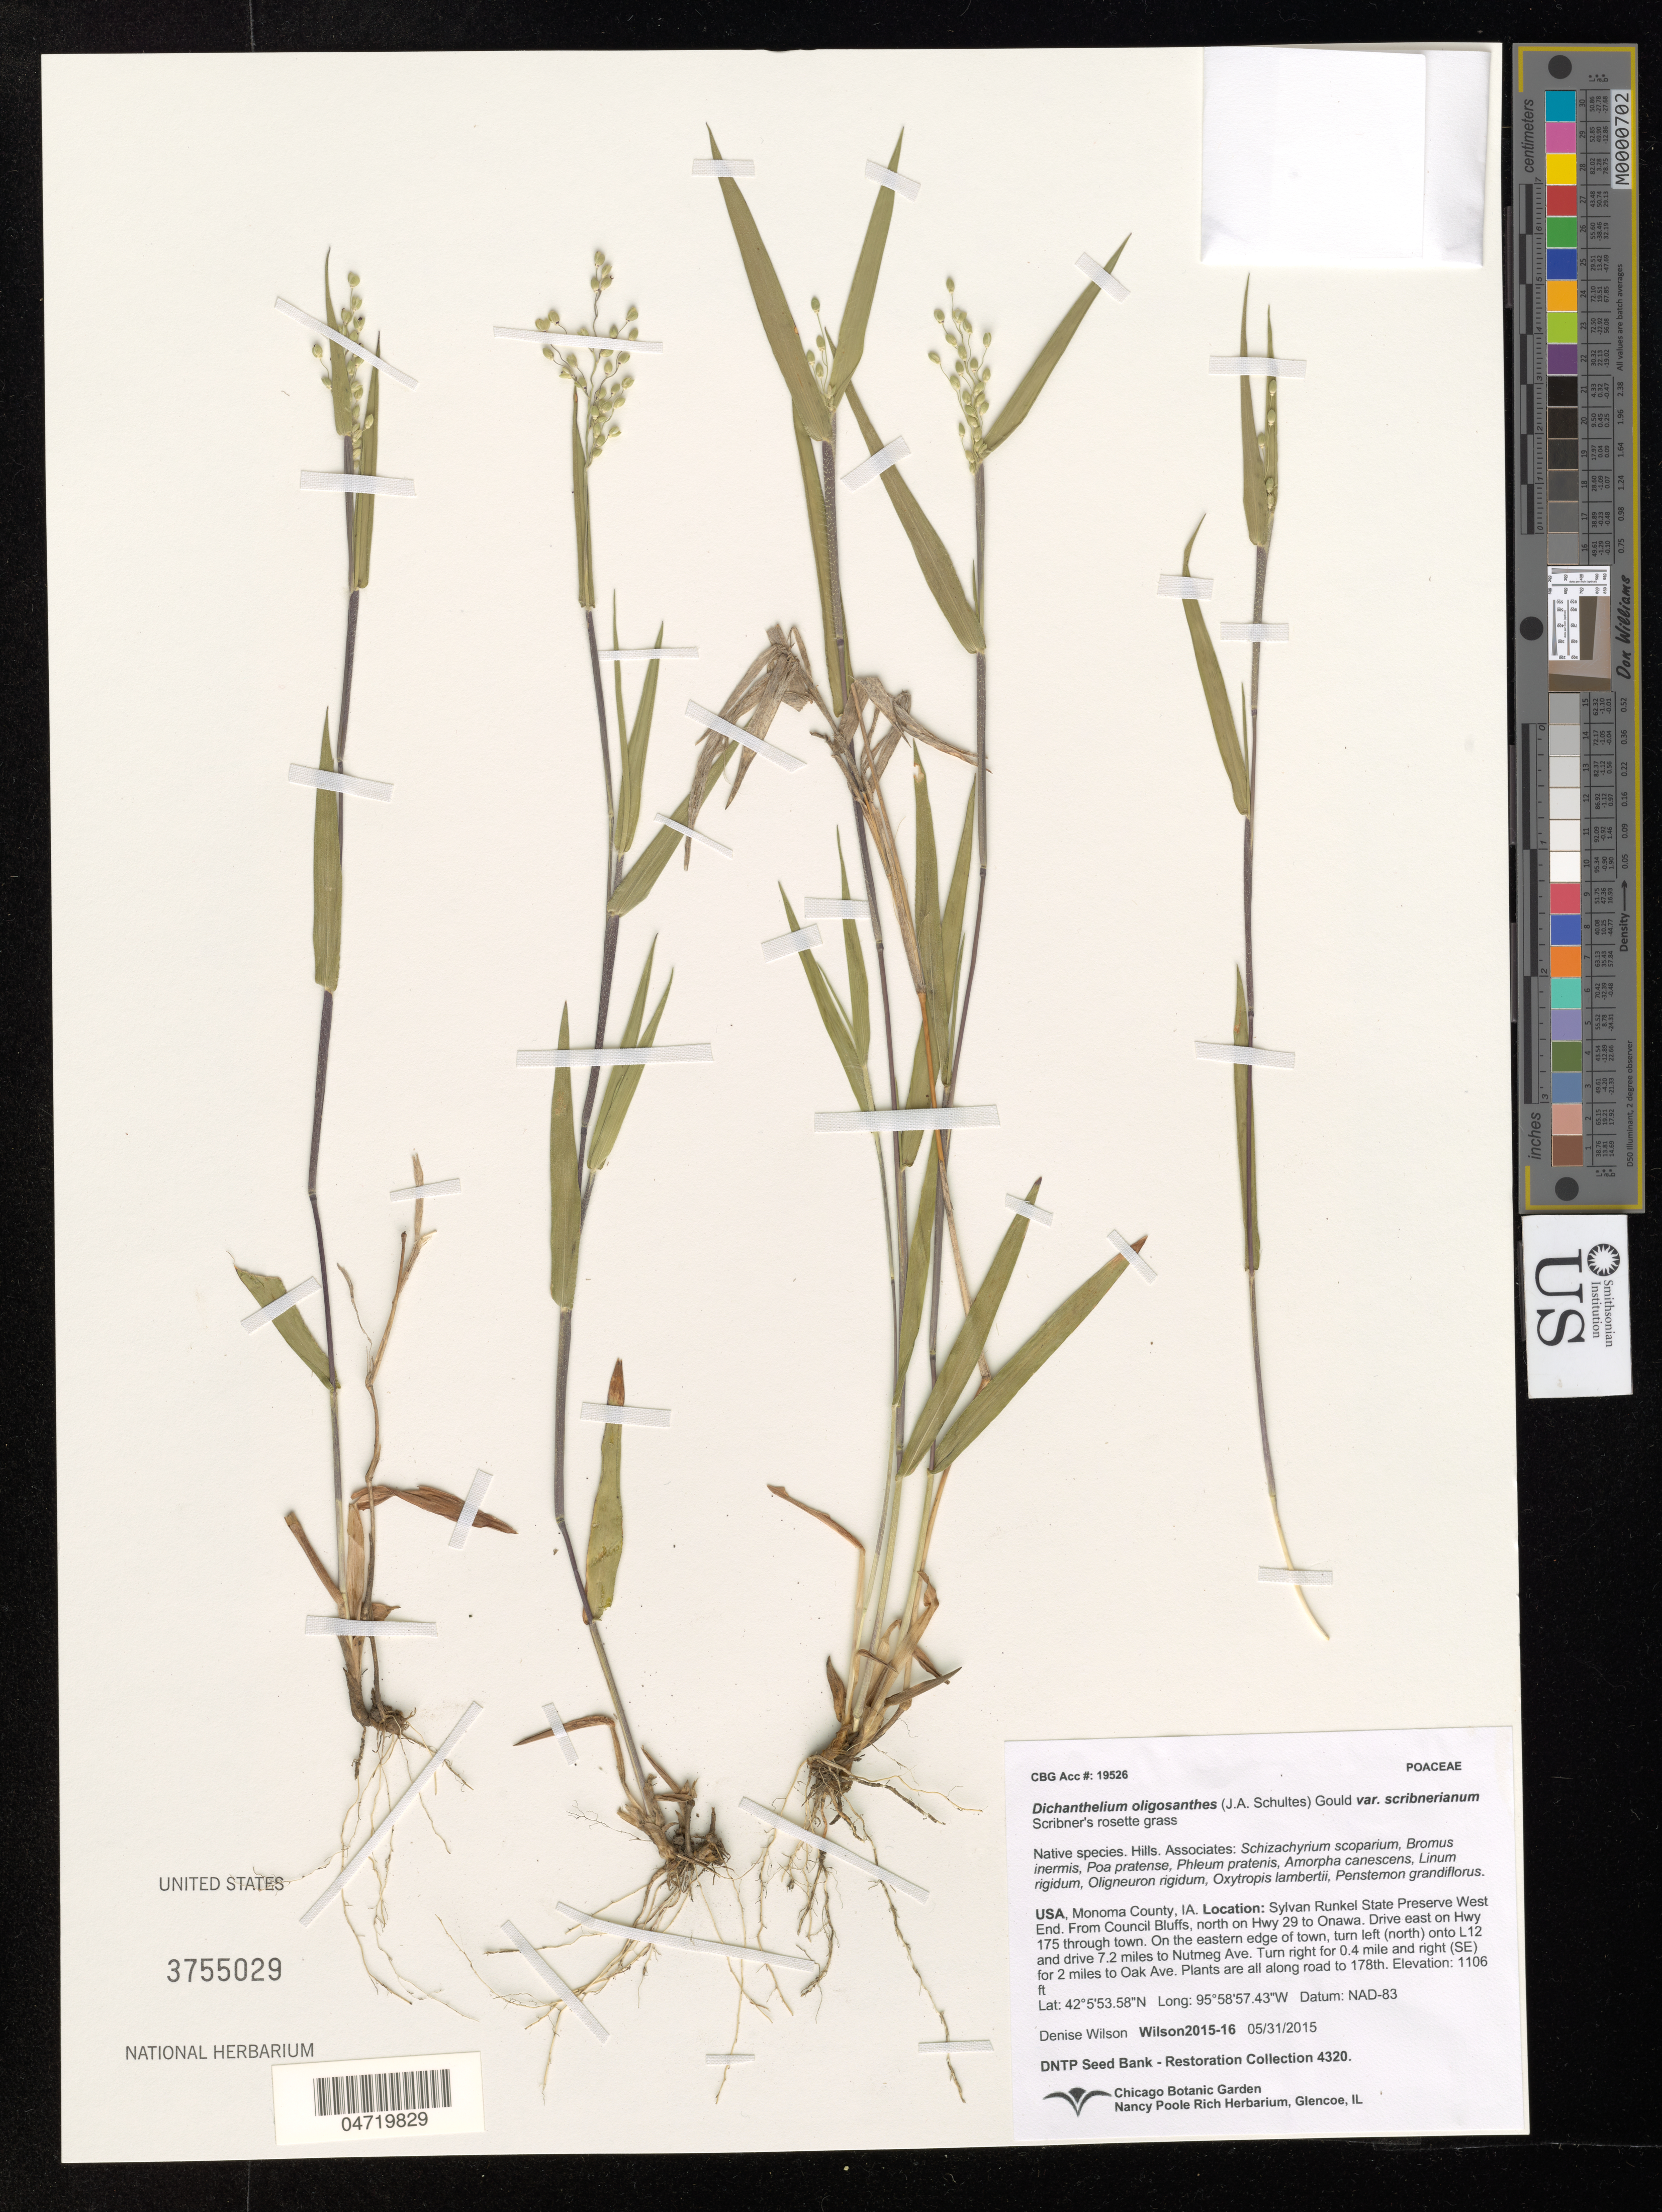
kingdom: Plantae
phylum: Tracheophyta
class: Liliopsida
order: Poales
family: Poaceae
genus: Dichanthelium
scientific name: Dichanthelium oligosanthes var. scribnerianum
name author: (Nash) Gould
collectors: D. Wilson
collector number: Wilson 2015-16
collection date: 2015-05-31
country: United States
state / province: Iowa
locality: Monorma County, IA. Sylvan Runkel State Preserve. From Council bluffs north of Hwy 29 to Onawa. Drive east on Hwy 175 through town. On the eastern edge of town turn left (north) onto L12 and drive 7.2 miles to Nutmeg Ave. turn right for .4 miles and right (SE) for 2 miles to Oak Ave.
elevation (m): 337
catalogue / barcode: US 3755029